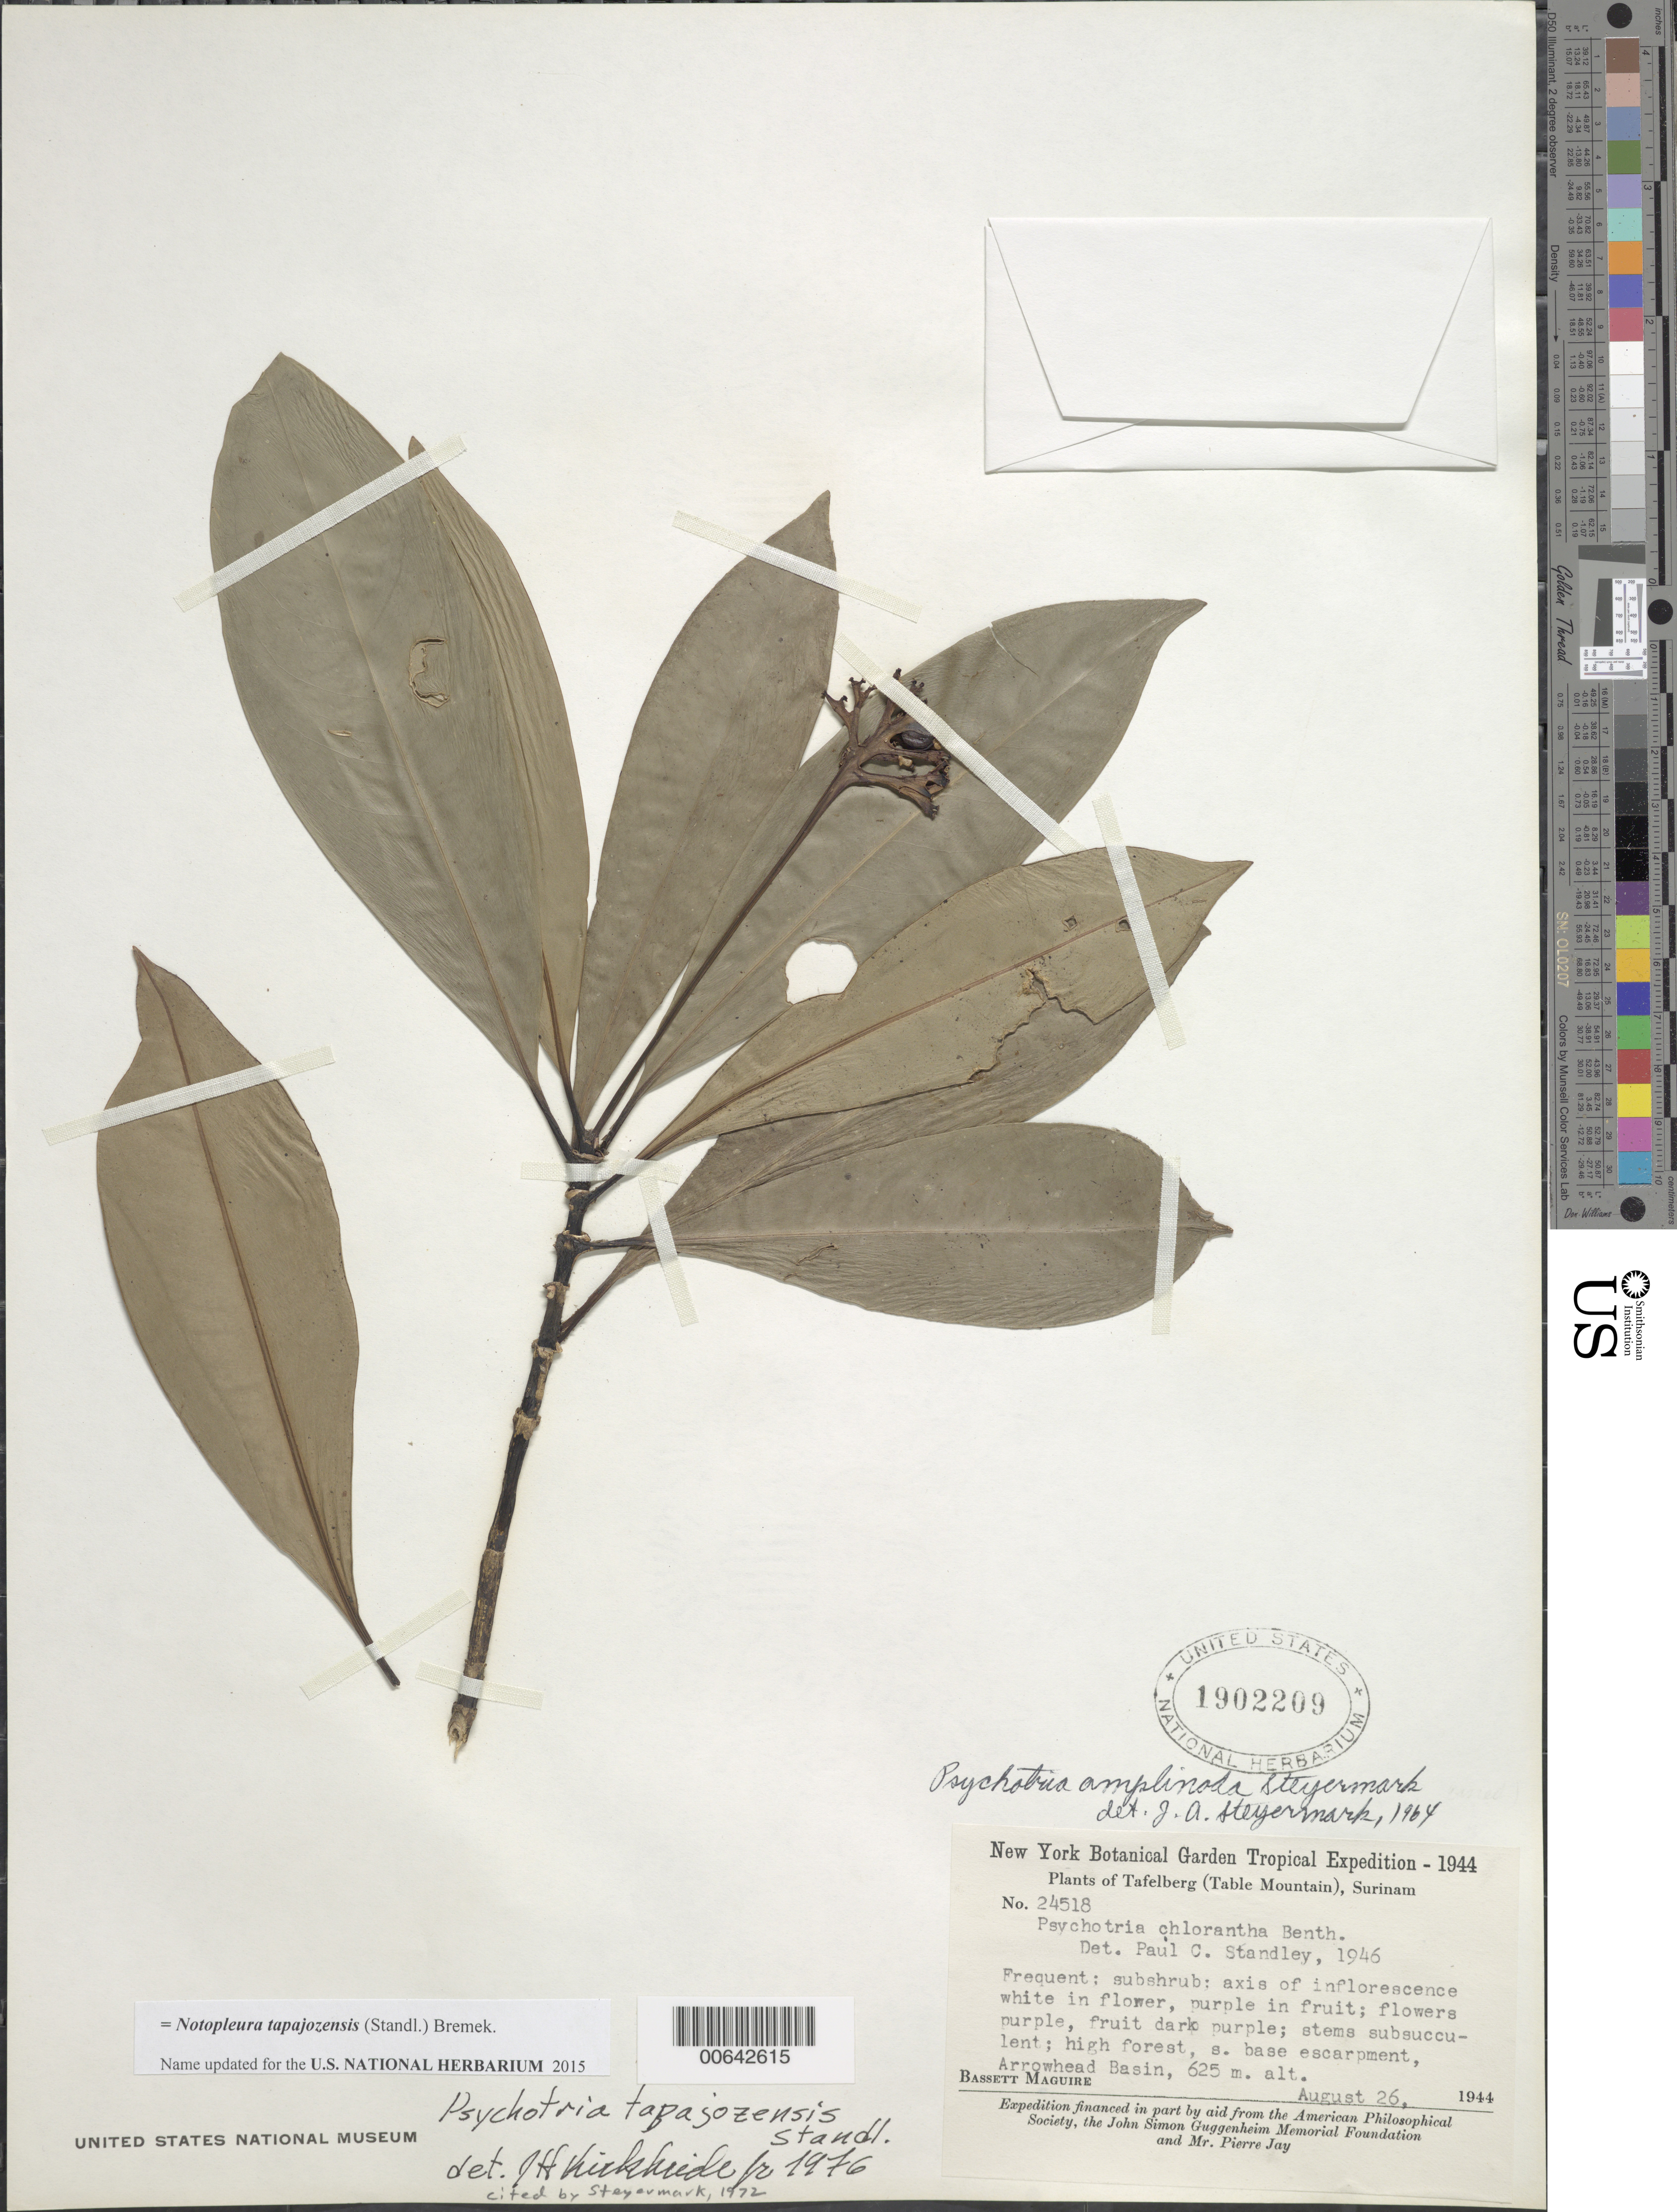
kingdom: Plantae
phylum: Tracheophyta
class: Magnoliopsida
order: Gentianales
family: Rubiaceae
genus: Psychotria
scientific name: Psychotria tapajozensis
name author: Standl.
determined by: Kirkbride, J. H.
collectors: B. Maguire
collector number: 24518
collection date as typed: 26-Aug-44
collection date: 1944-08-26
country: Suriname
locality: Tafelberg (Table Mountain), Arrowhead Falls; south base escarpment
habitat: High forest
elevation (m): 625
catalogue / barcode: US 1902209